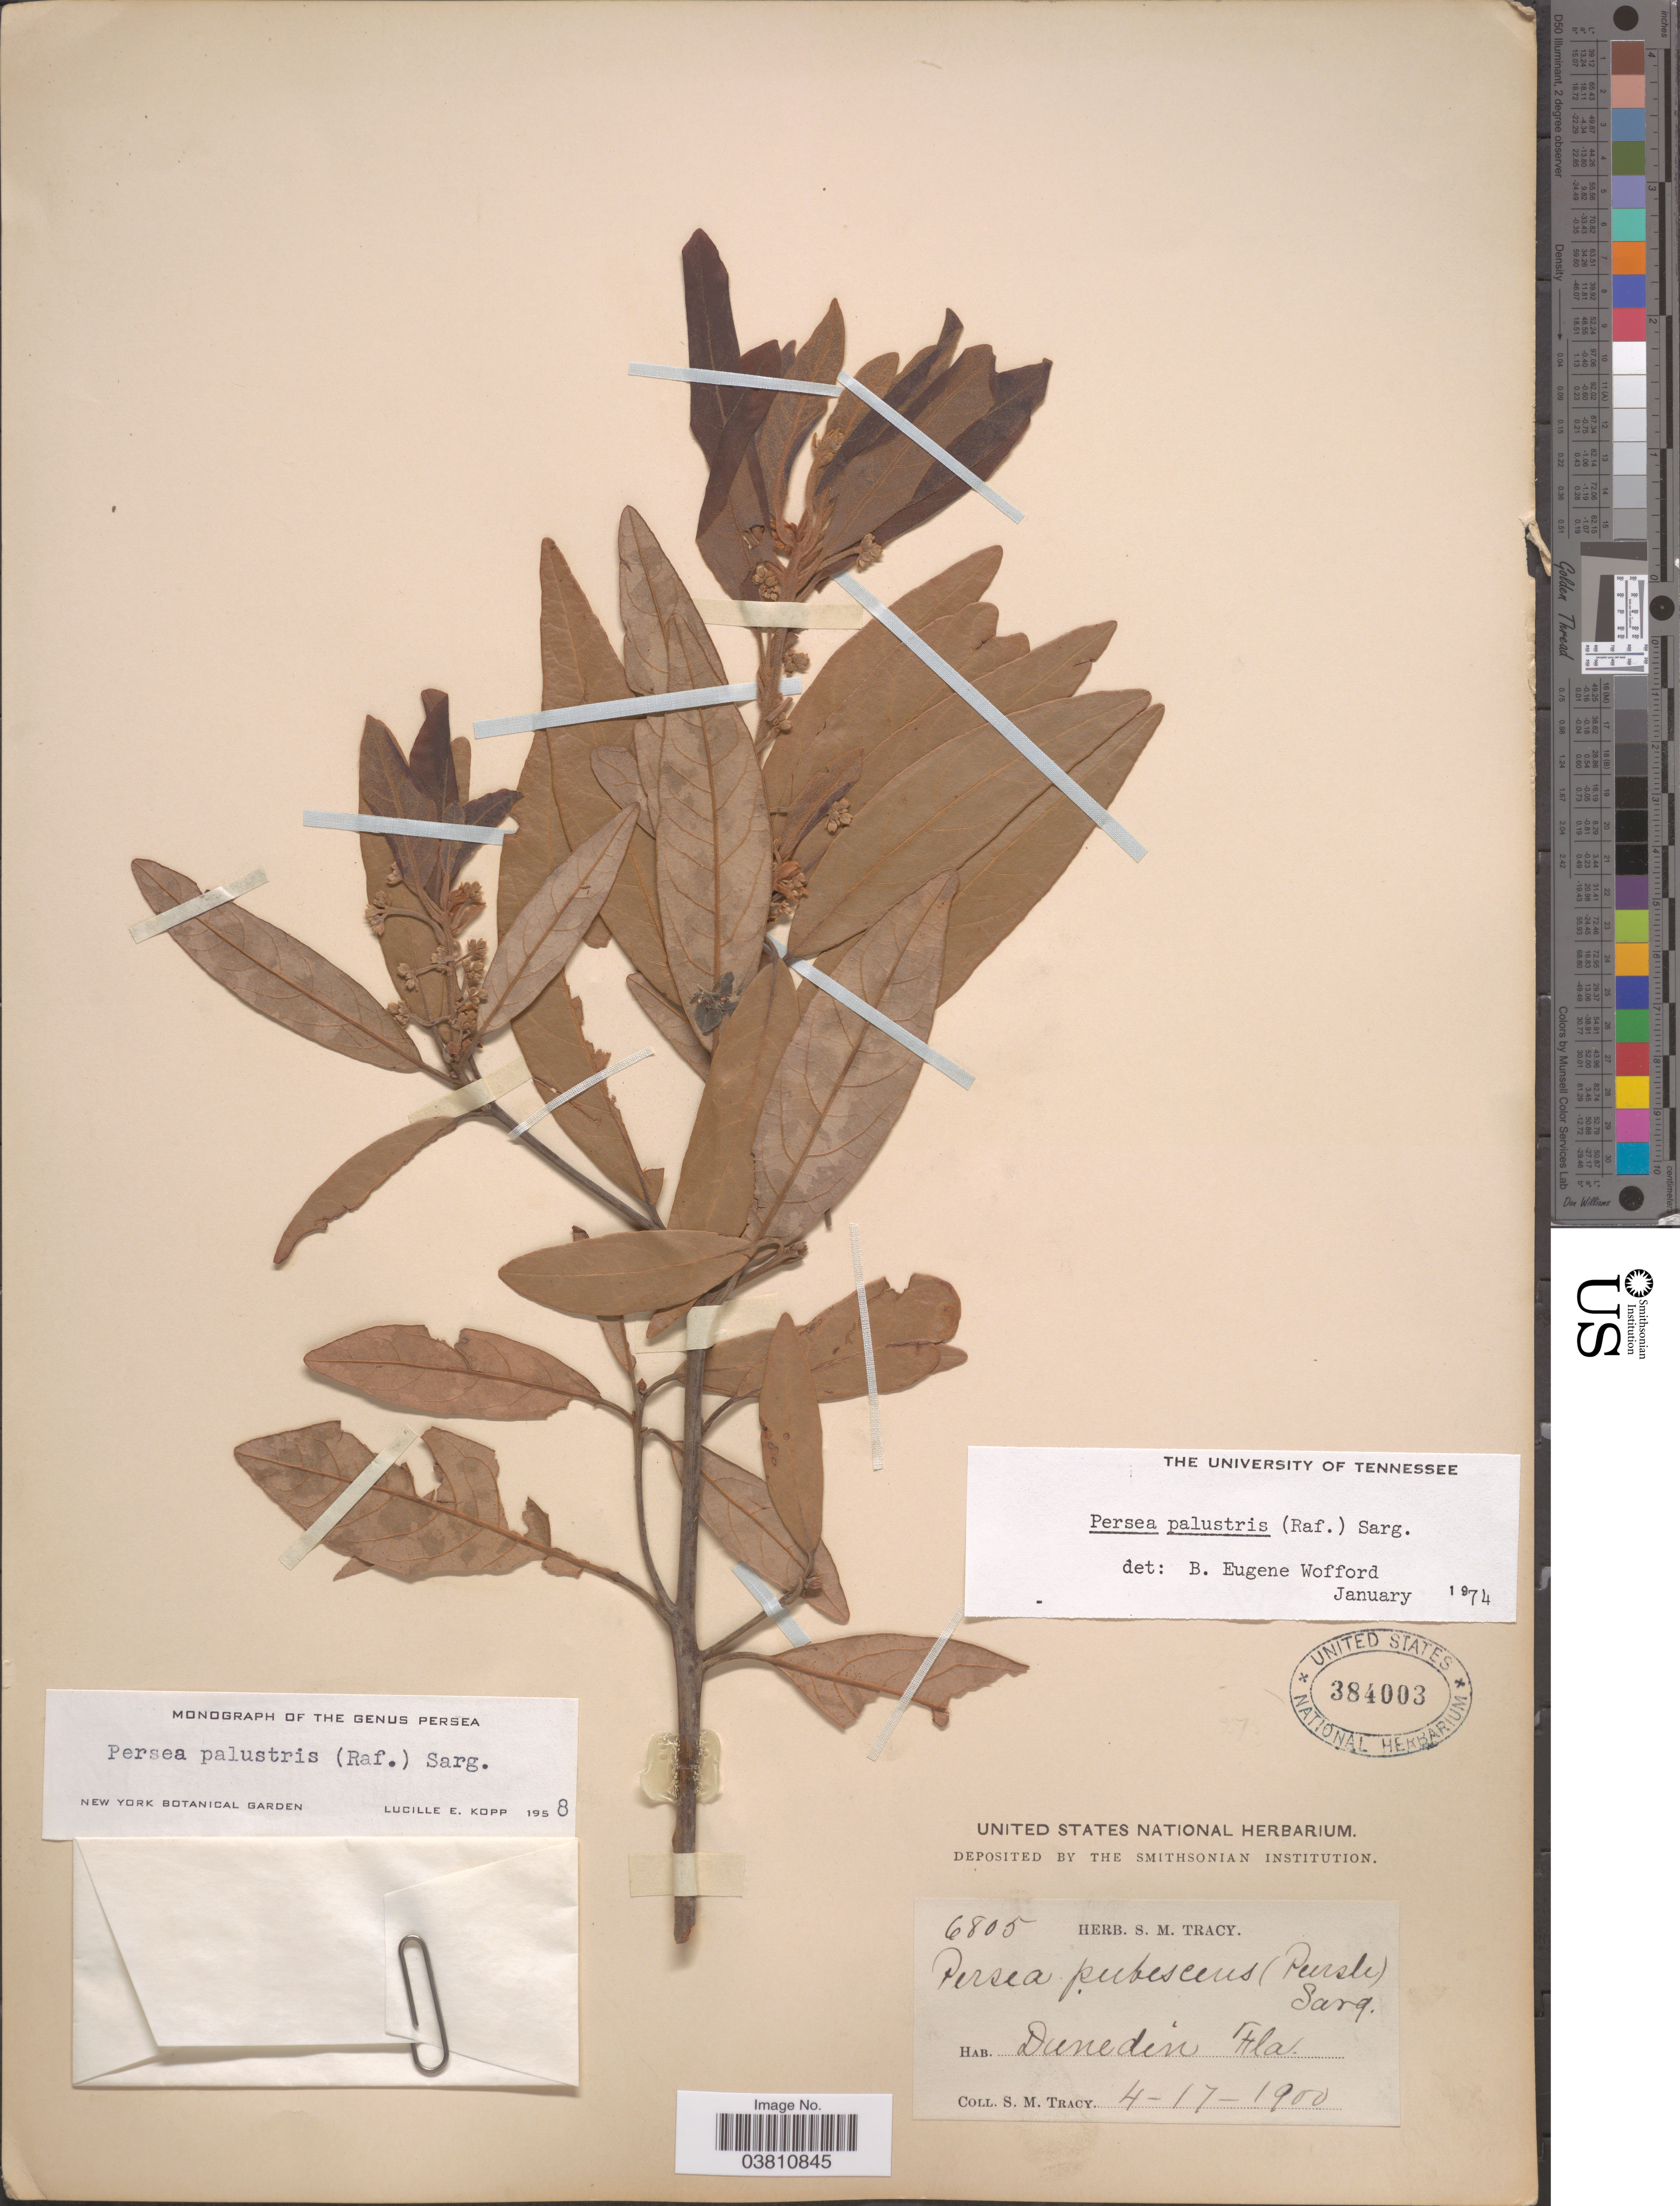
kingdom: Plantae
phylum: Tracheophyta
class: Magnoliopsida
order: Laurales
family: Lauraceae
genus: Persea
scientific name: Persea palustris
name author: (Raf.) Sarg.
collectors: S. M. Tracy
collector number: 6805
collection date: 1900-04-17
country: United States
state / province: Florida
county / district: Pinellas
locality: Dunedin.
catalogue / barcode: US 384003